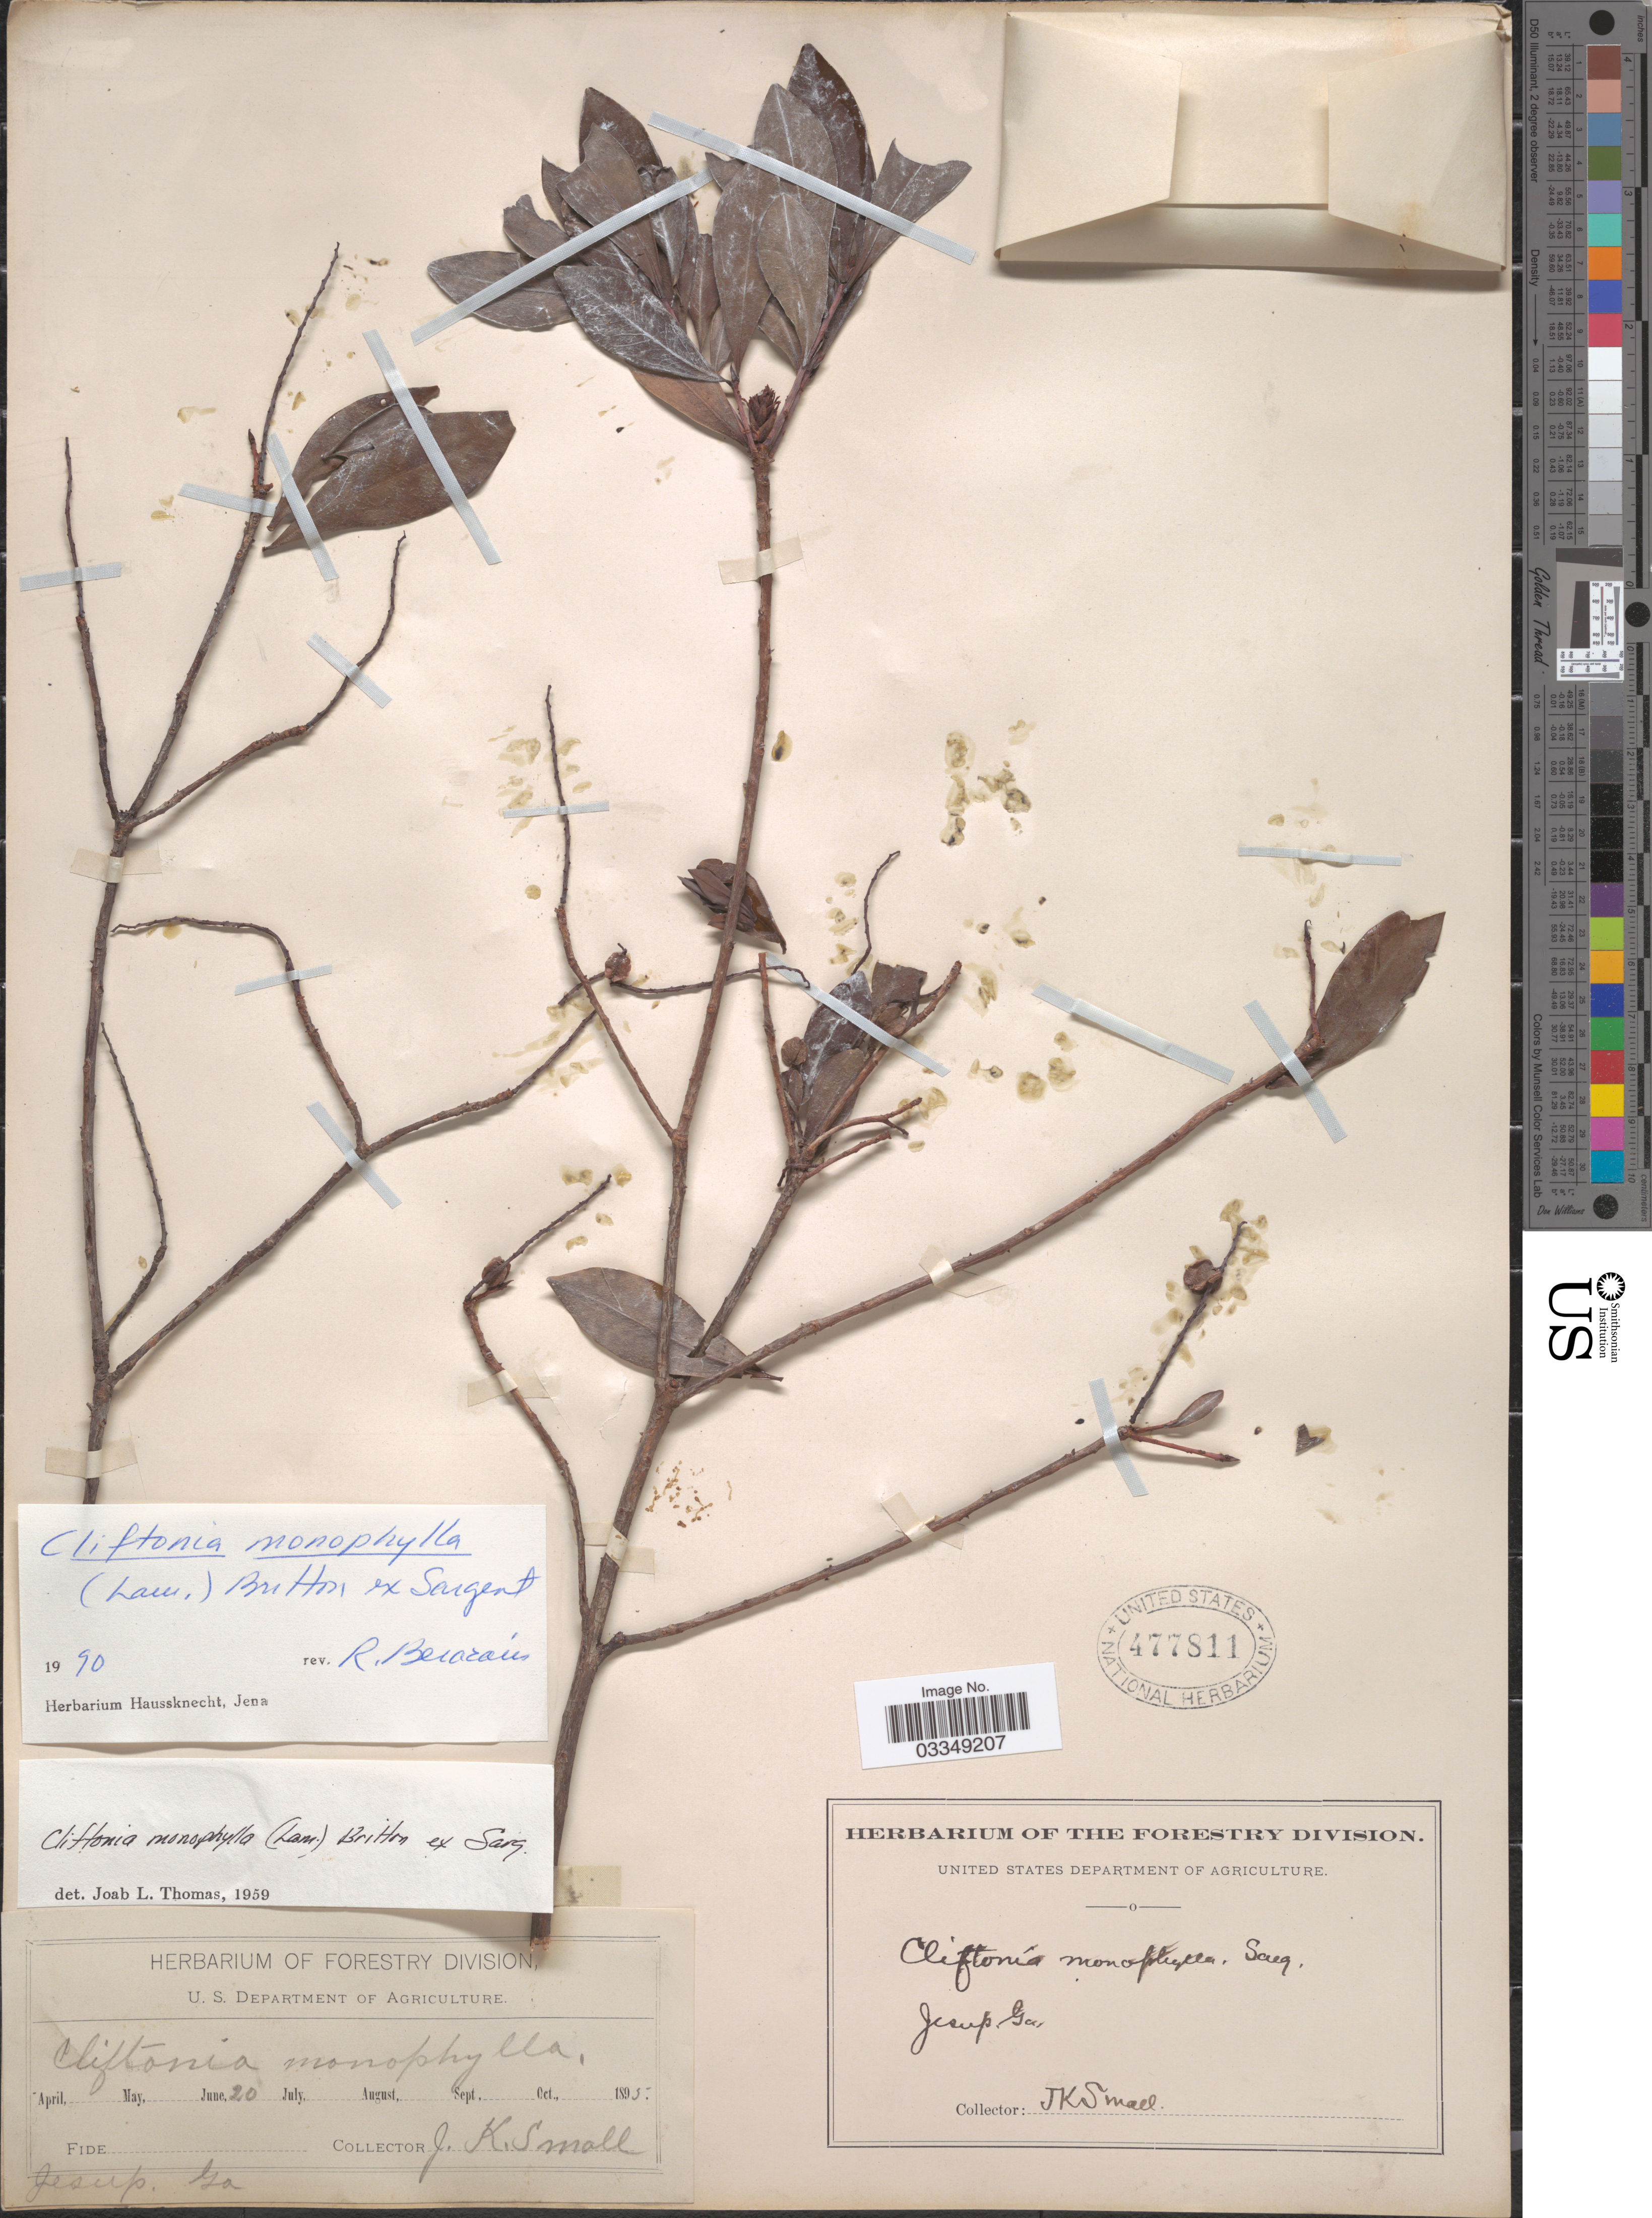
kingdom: Plantae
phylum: Tracheophyta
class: Magnoliopsida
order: Ericales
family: Cyrillaceae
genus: Cliftonia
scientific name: Cliftonia monophylla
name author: (Lam.) Britton ex Sarg.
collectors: J. K. Small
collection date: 1895-06-20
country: United States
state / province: Georgia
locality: Jesup.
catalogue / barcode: US 477811